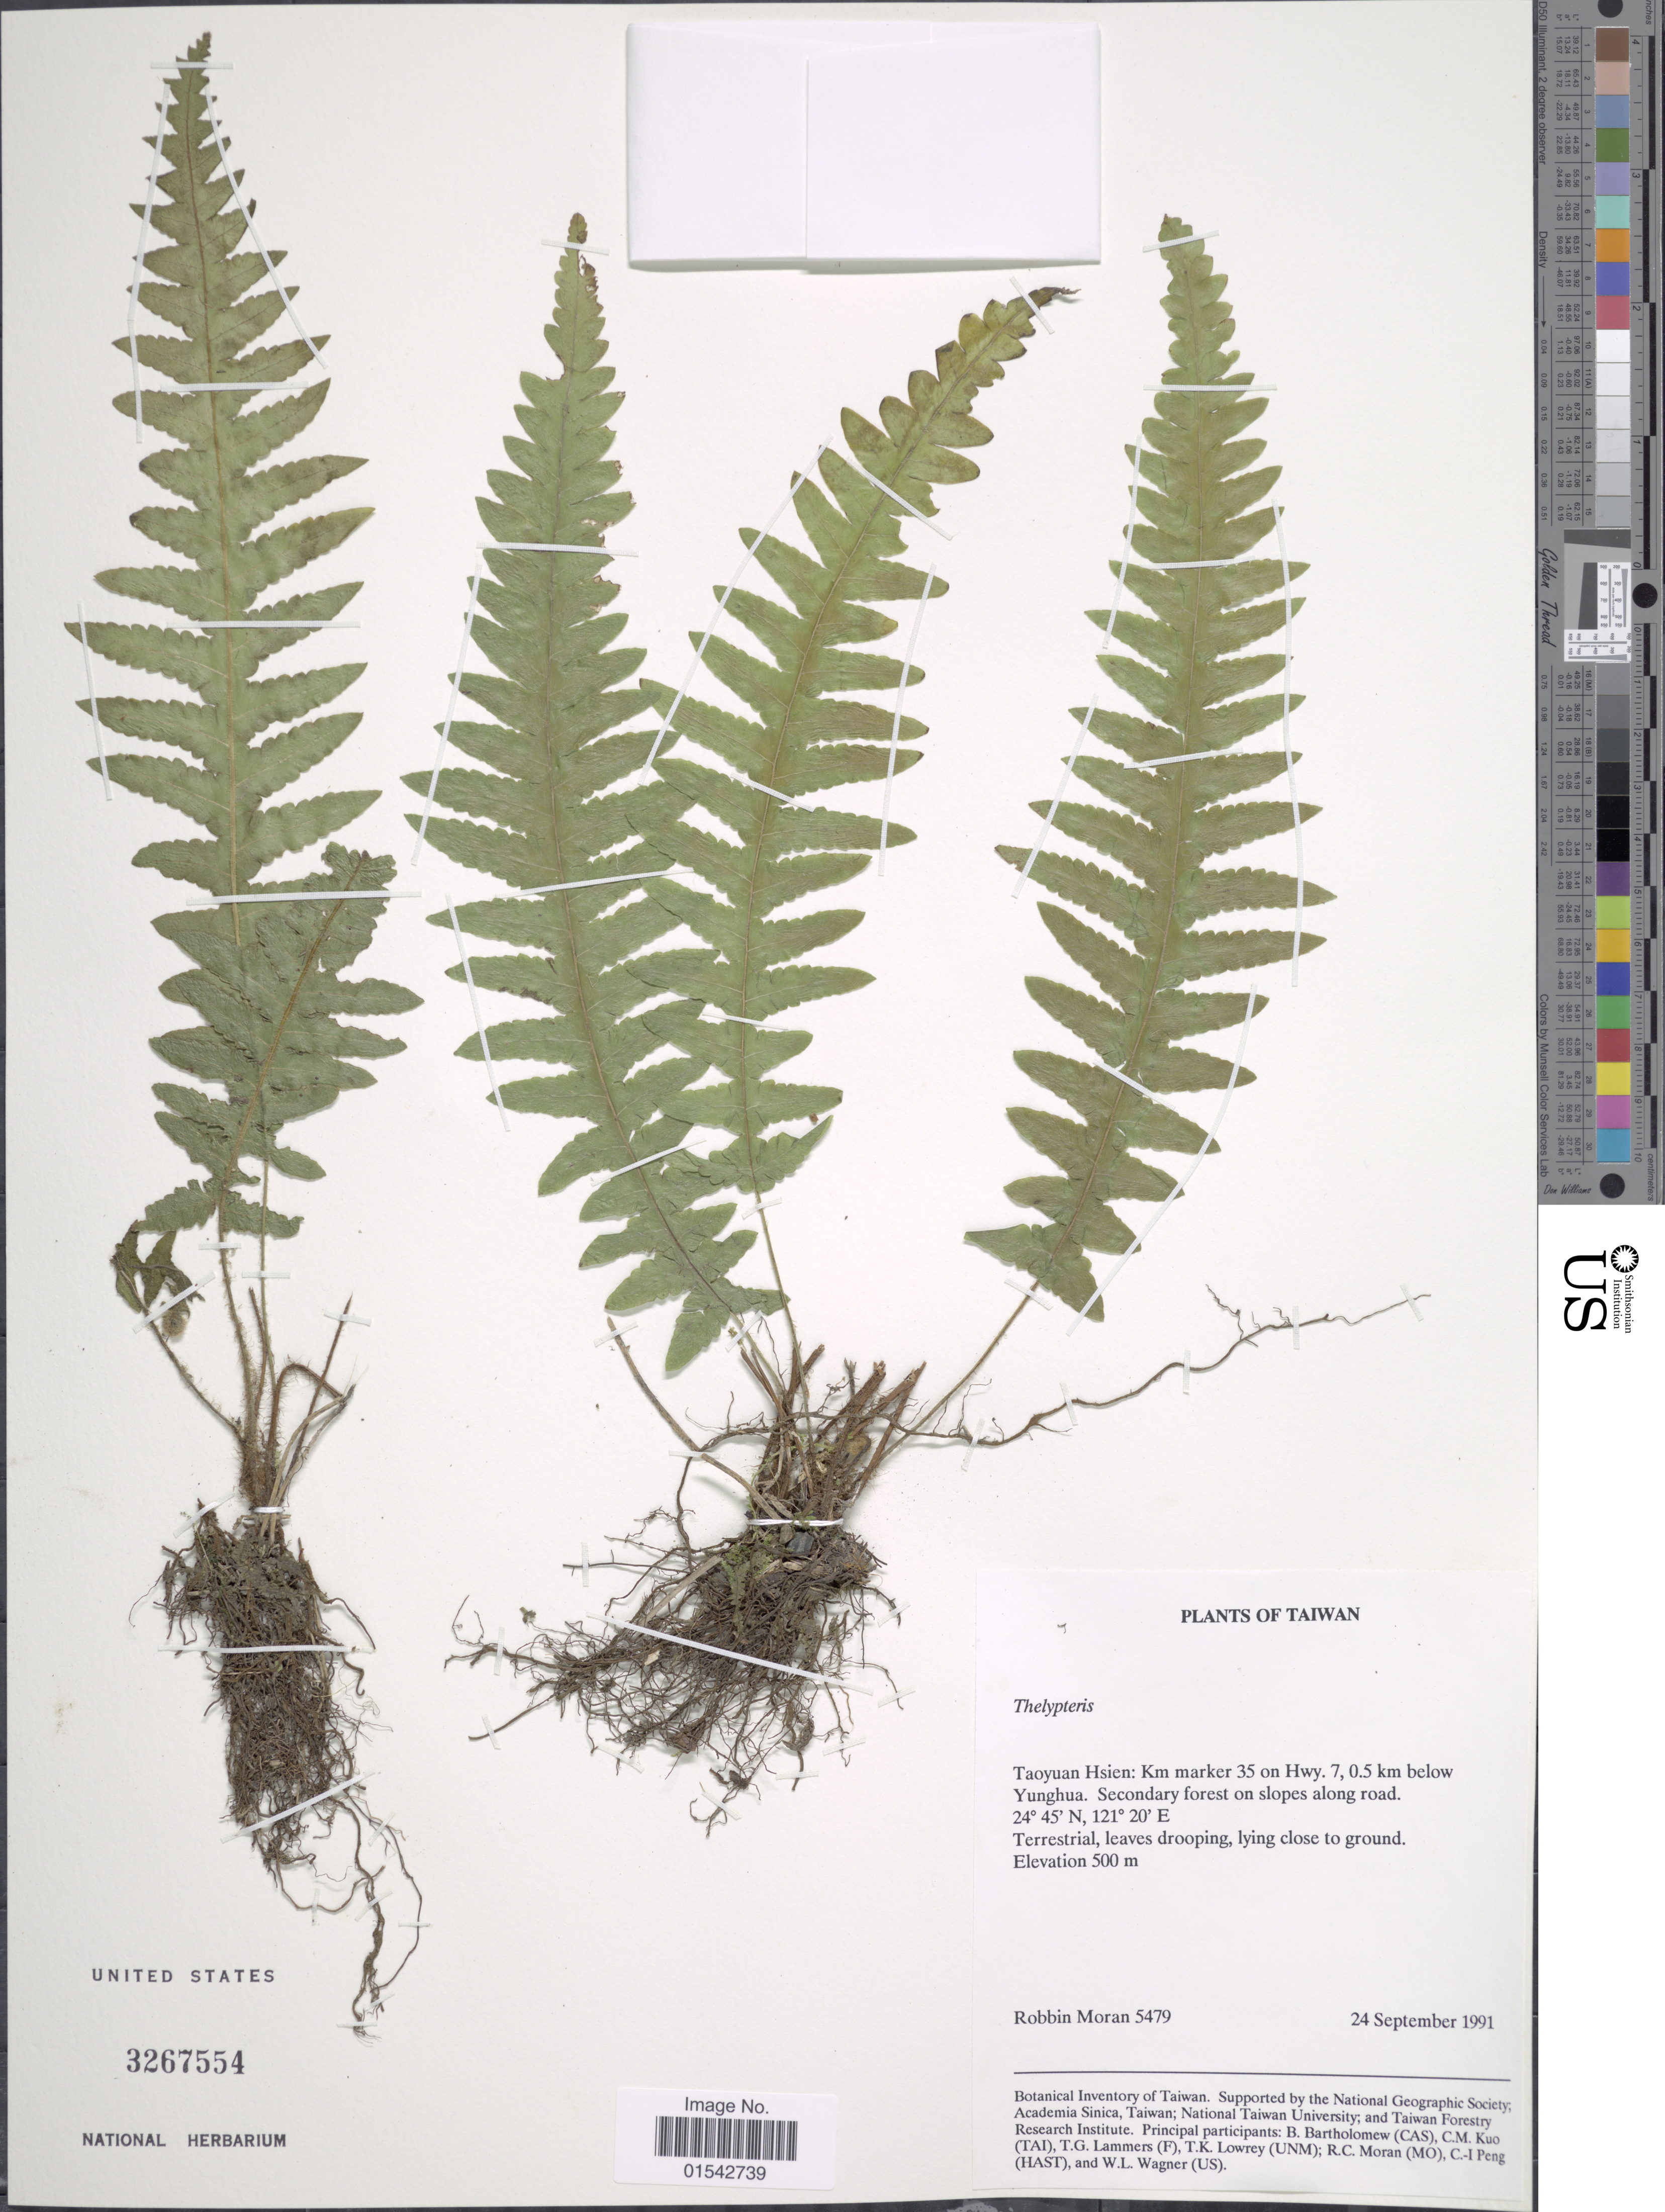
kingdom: Plantae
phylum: Tracheophyta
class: Polypodiopsida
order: Polypodiales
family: Thelypteridaceae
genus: Cyclosorus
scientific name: Cyclosorus sp.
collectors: R. C. Moran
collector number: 5479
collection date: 1991-09-24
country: Taiwan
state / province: Taoyuan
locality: Taoyuan Hsien: Km marker 35 on Hwy. 7,0.5 km below Yunghua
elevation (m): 500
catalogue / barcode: US 3267554